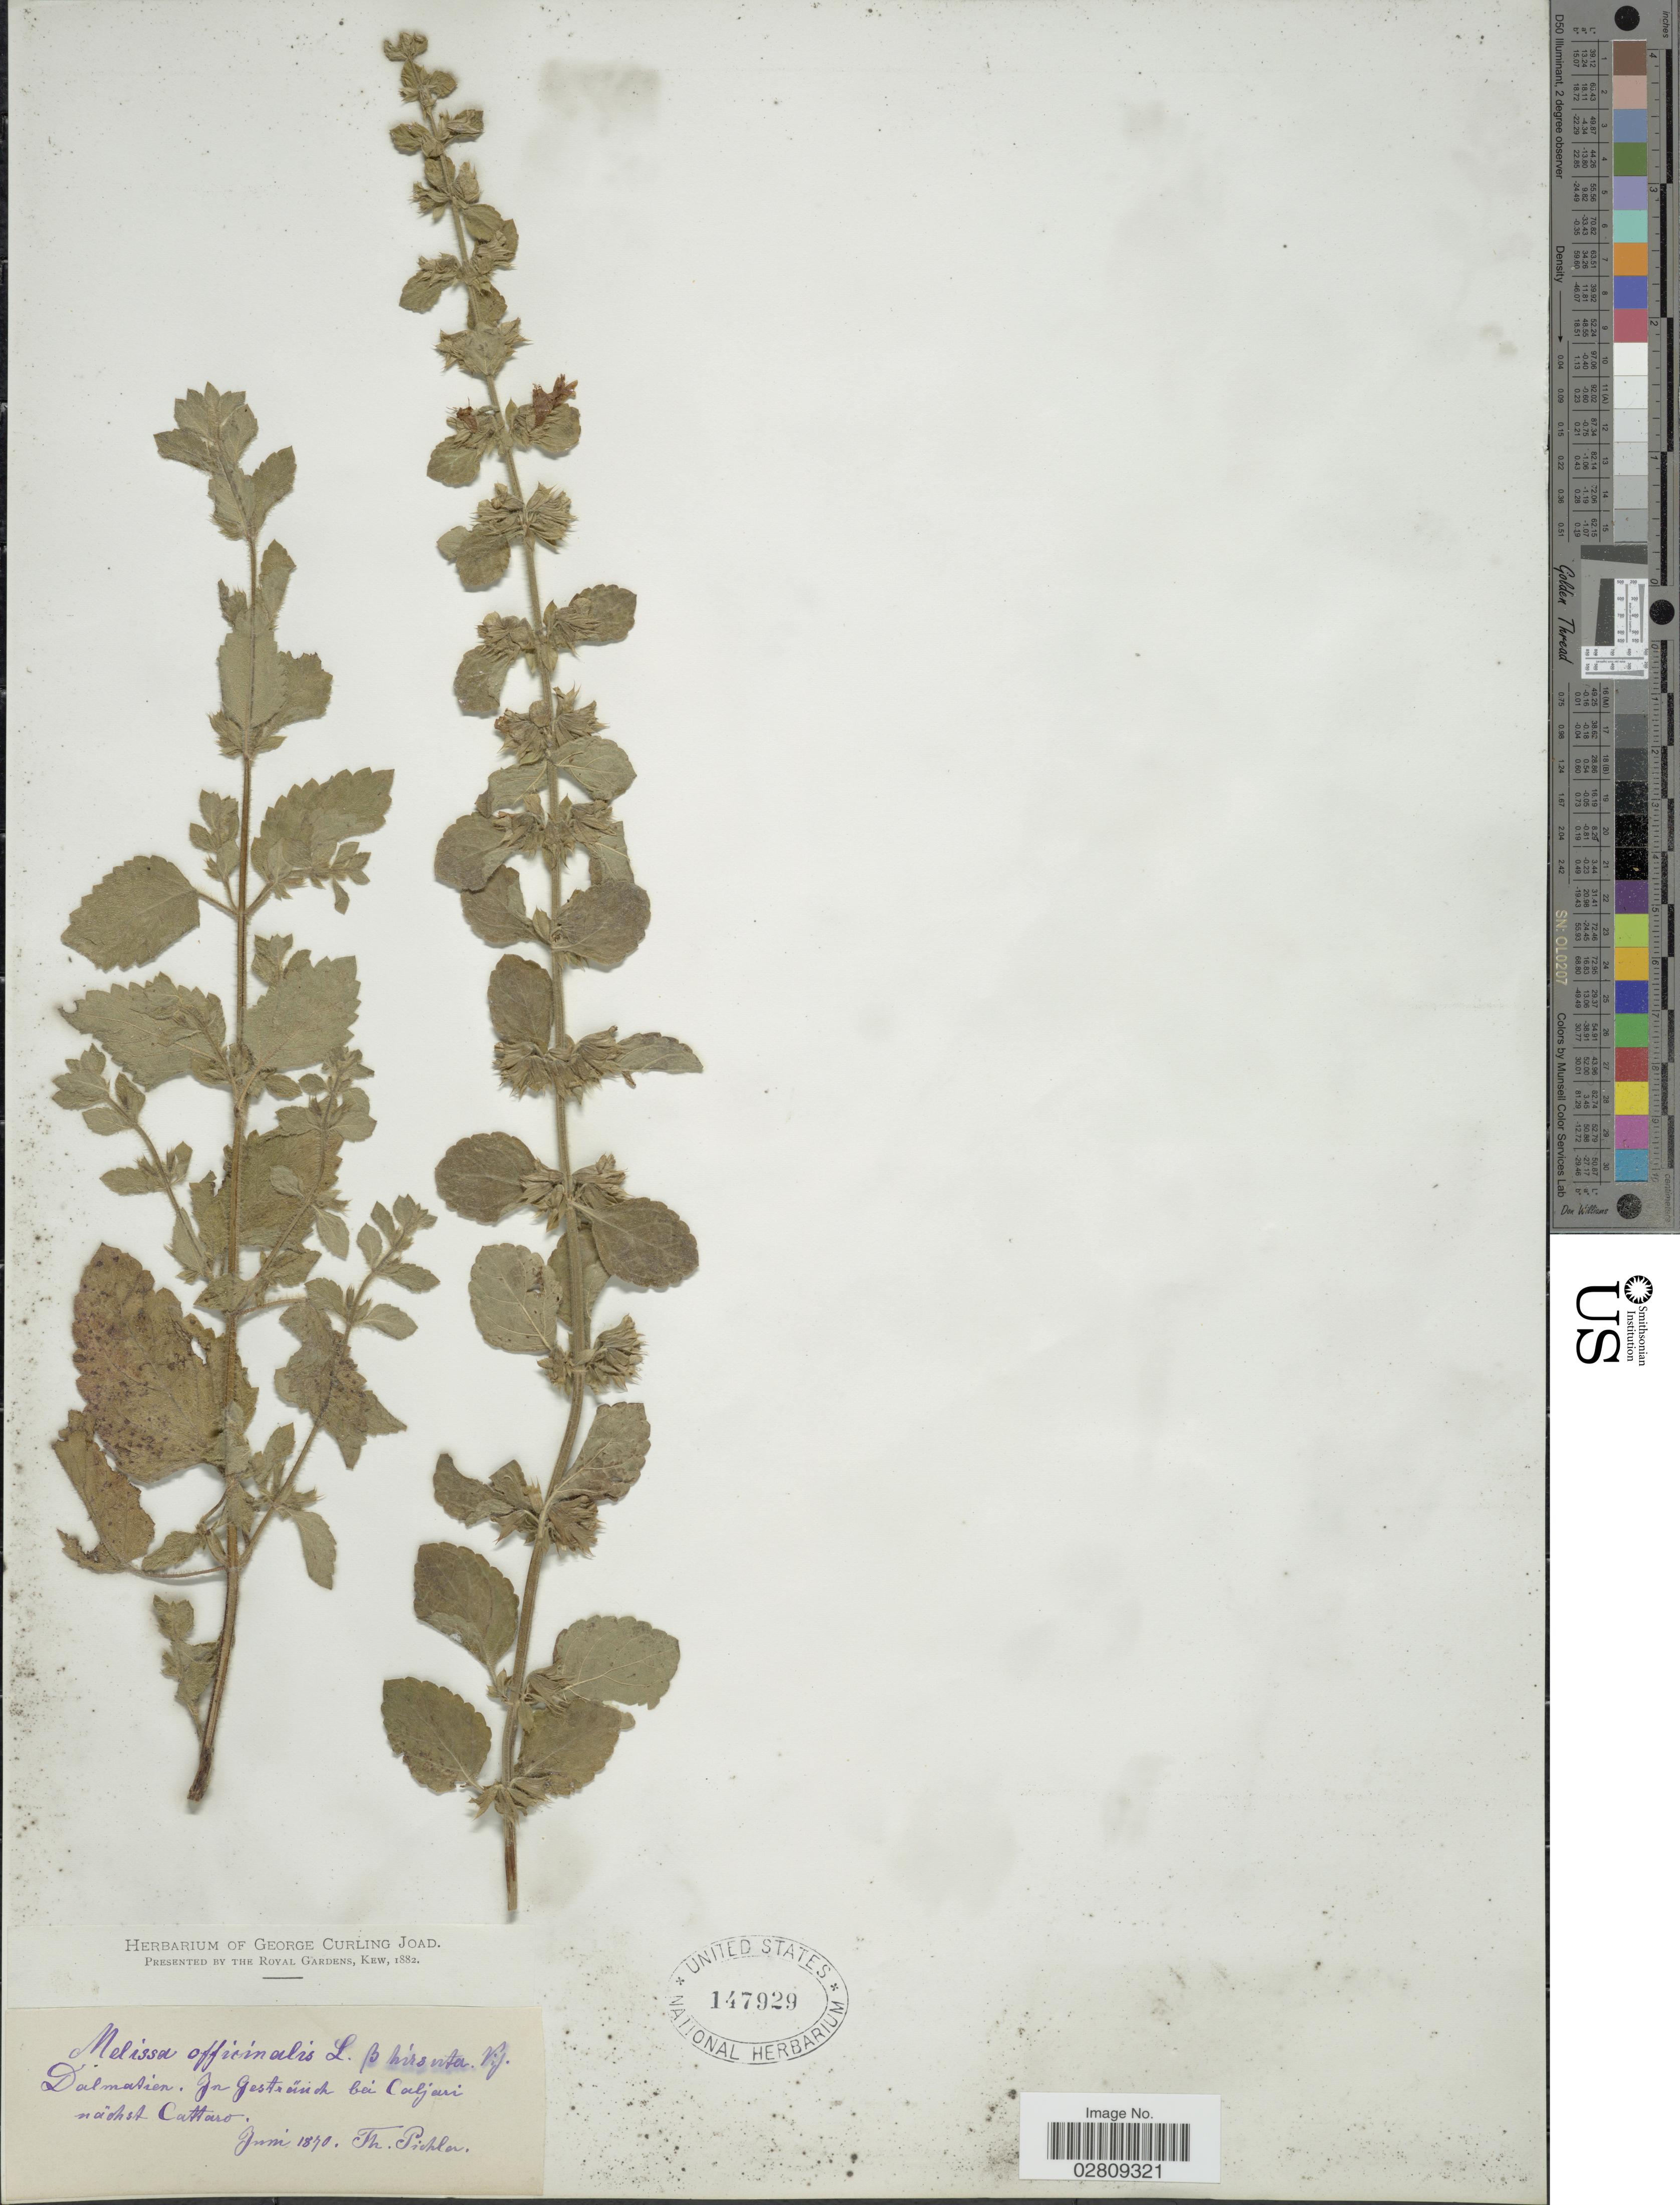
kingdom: Plantae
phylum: Tracheophyta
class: Magnoliopsida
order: Lamiales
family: Lamiaceae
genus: Melissa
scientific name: Melissa officinalis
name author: L.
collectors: T. Pichler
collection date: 1870-06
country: Greece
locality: Dalmatien. In Gesträuch bei Caljari nächst Cattaro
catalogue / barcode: US 147929